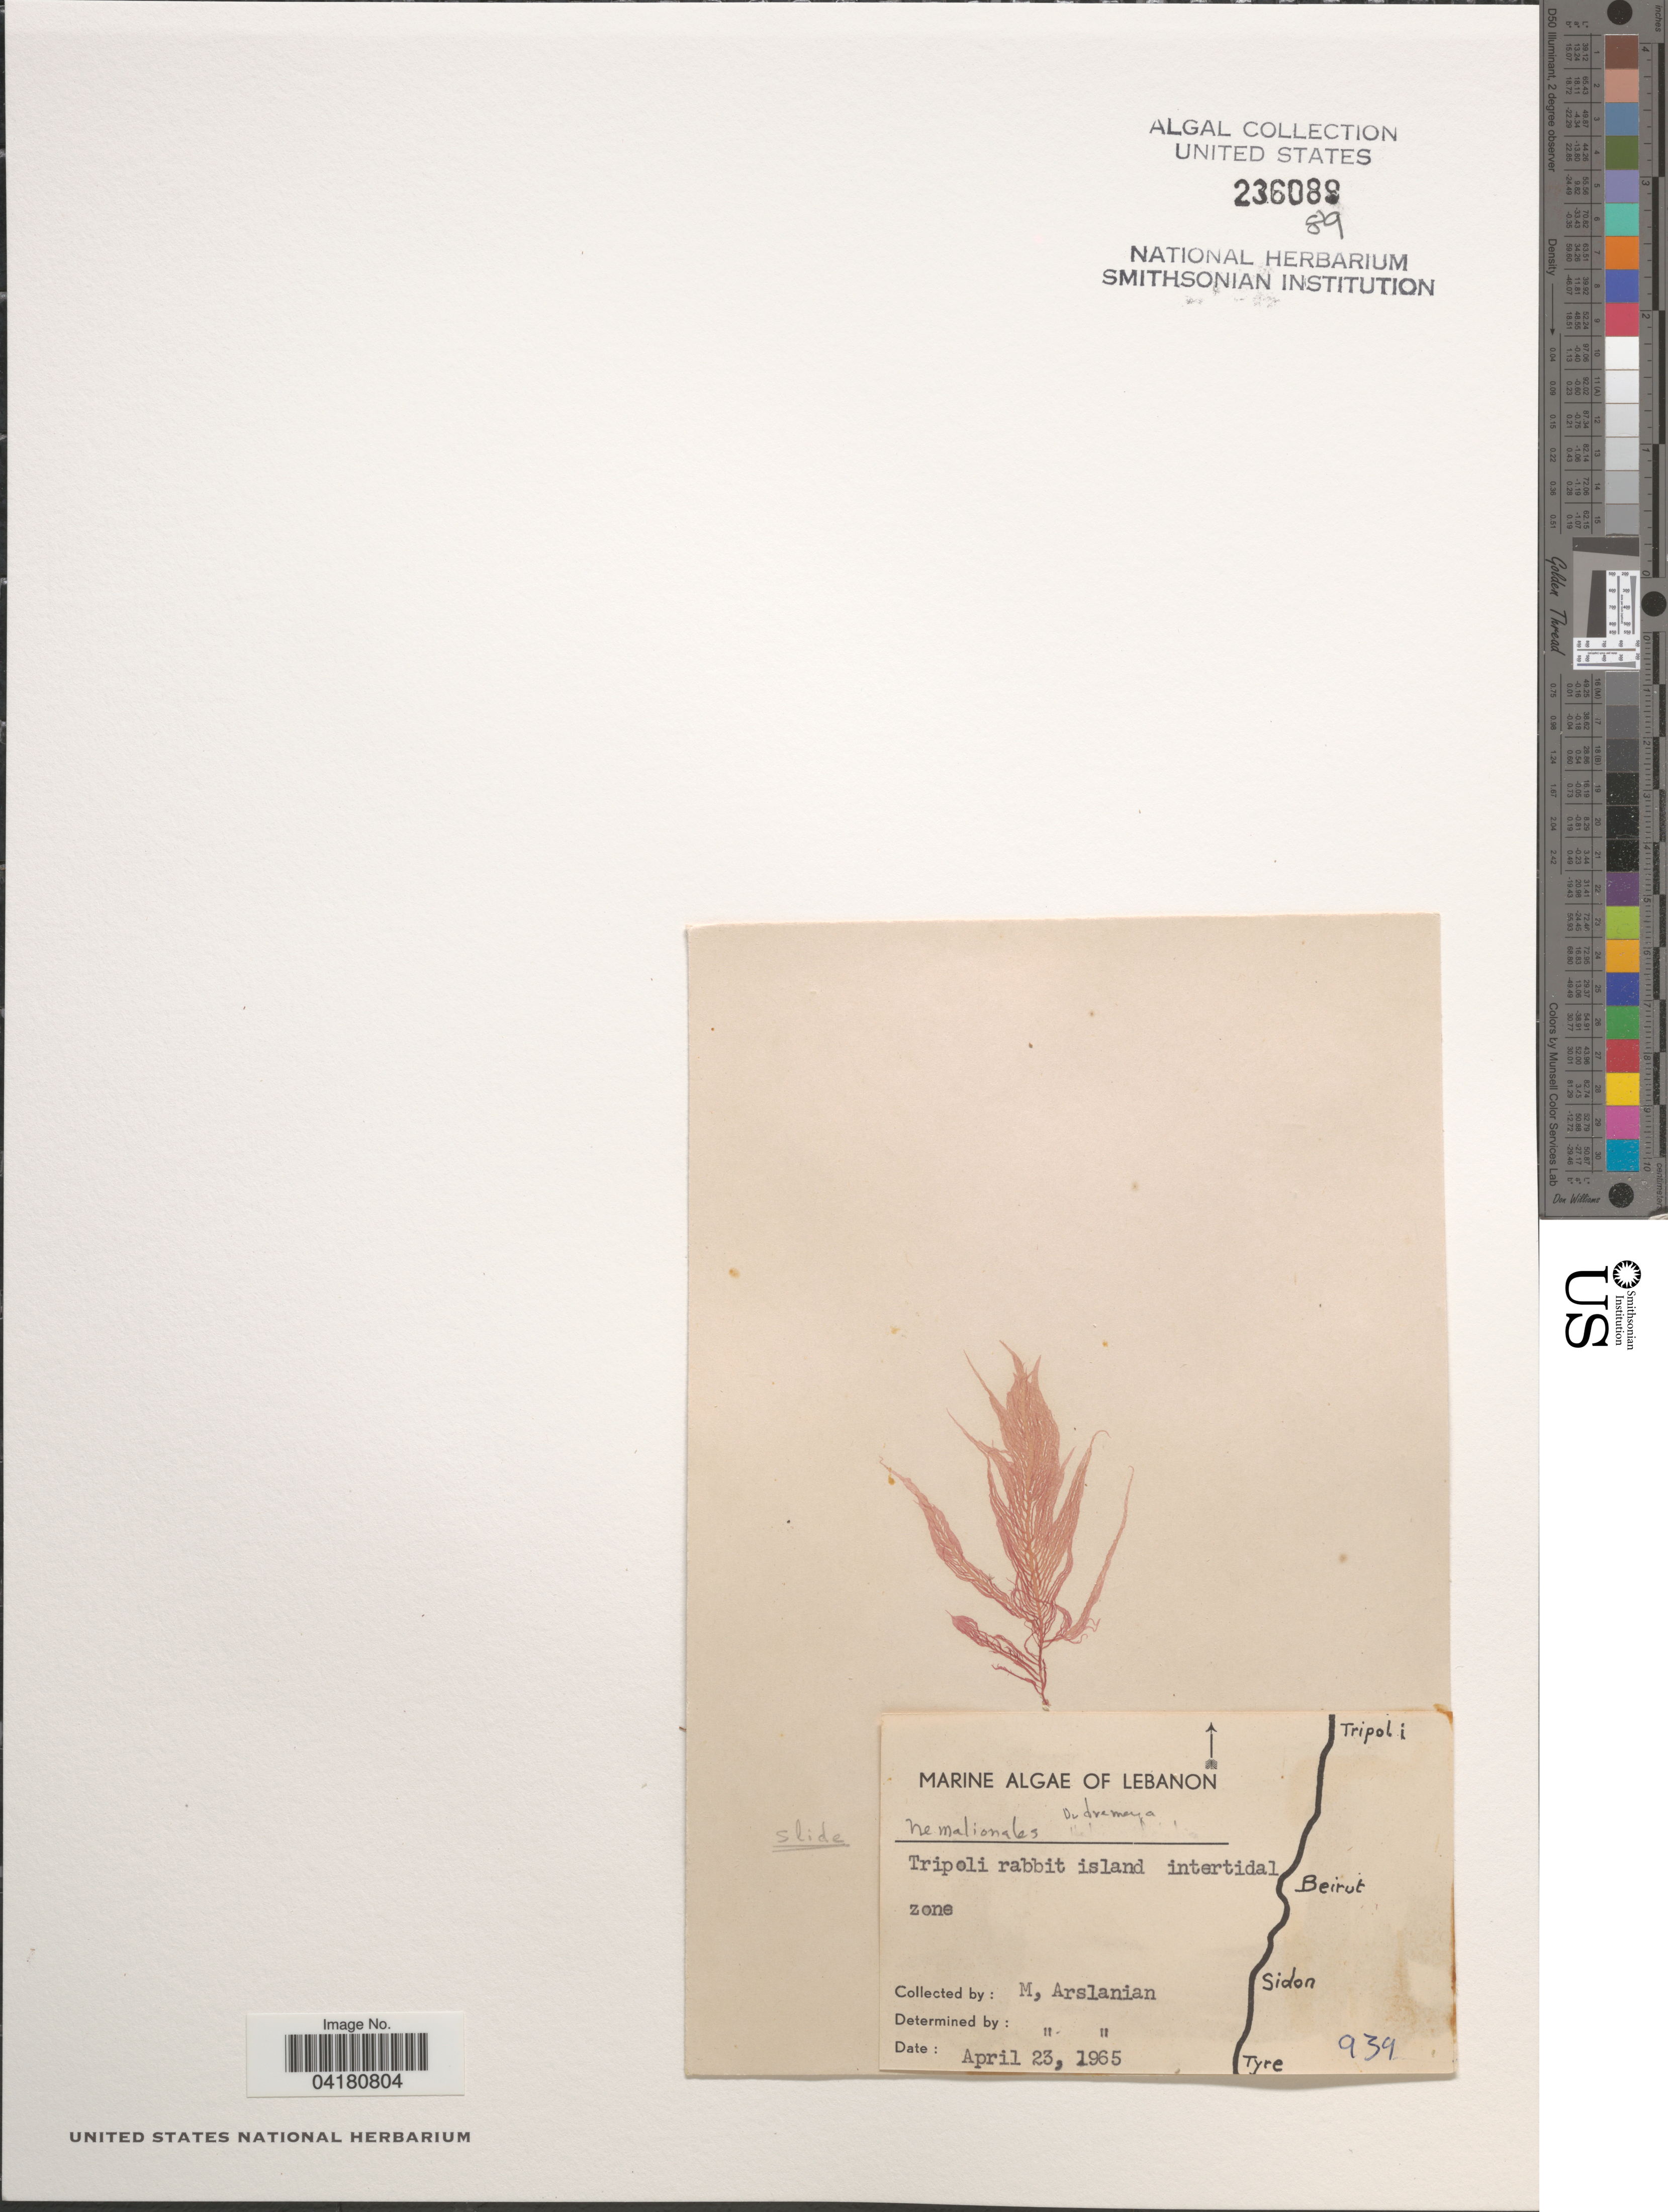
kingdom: Plantae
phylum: Rhodophyta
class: Florideophyceae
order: Gigartinales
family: Dumontiaceae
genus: Dudresnaya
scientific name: Dudresnaya sp.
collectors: M. Arslanian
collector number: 939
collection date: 1965-04-23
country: Lebanon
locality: Tripoli rabbit island intertidal zone.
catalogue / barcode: US 236089